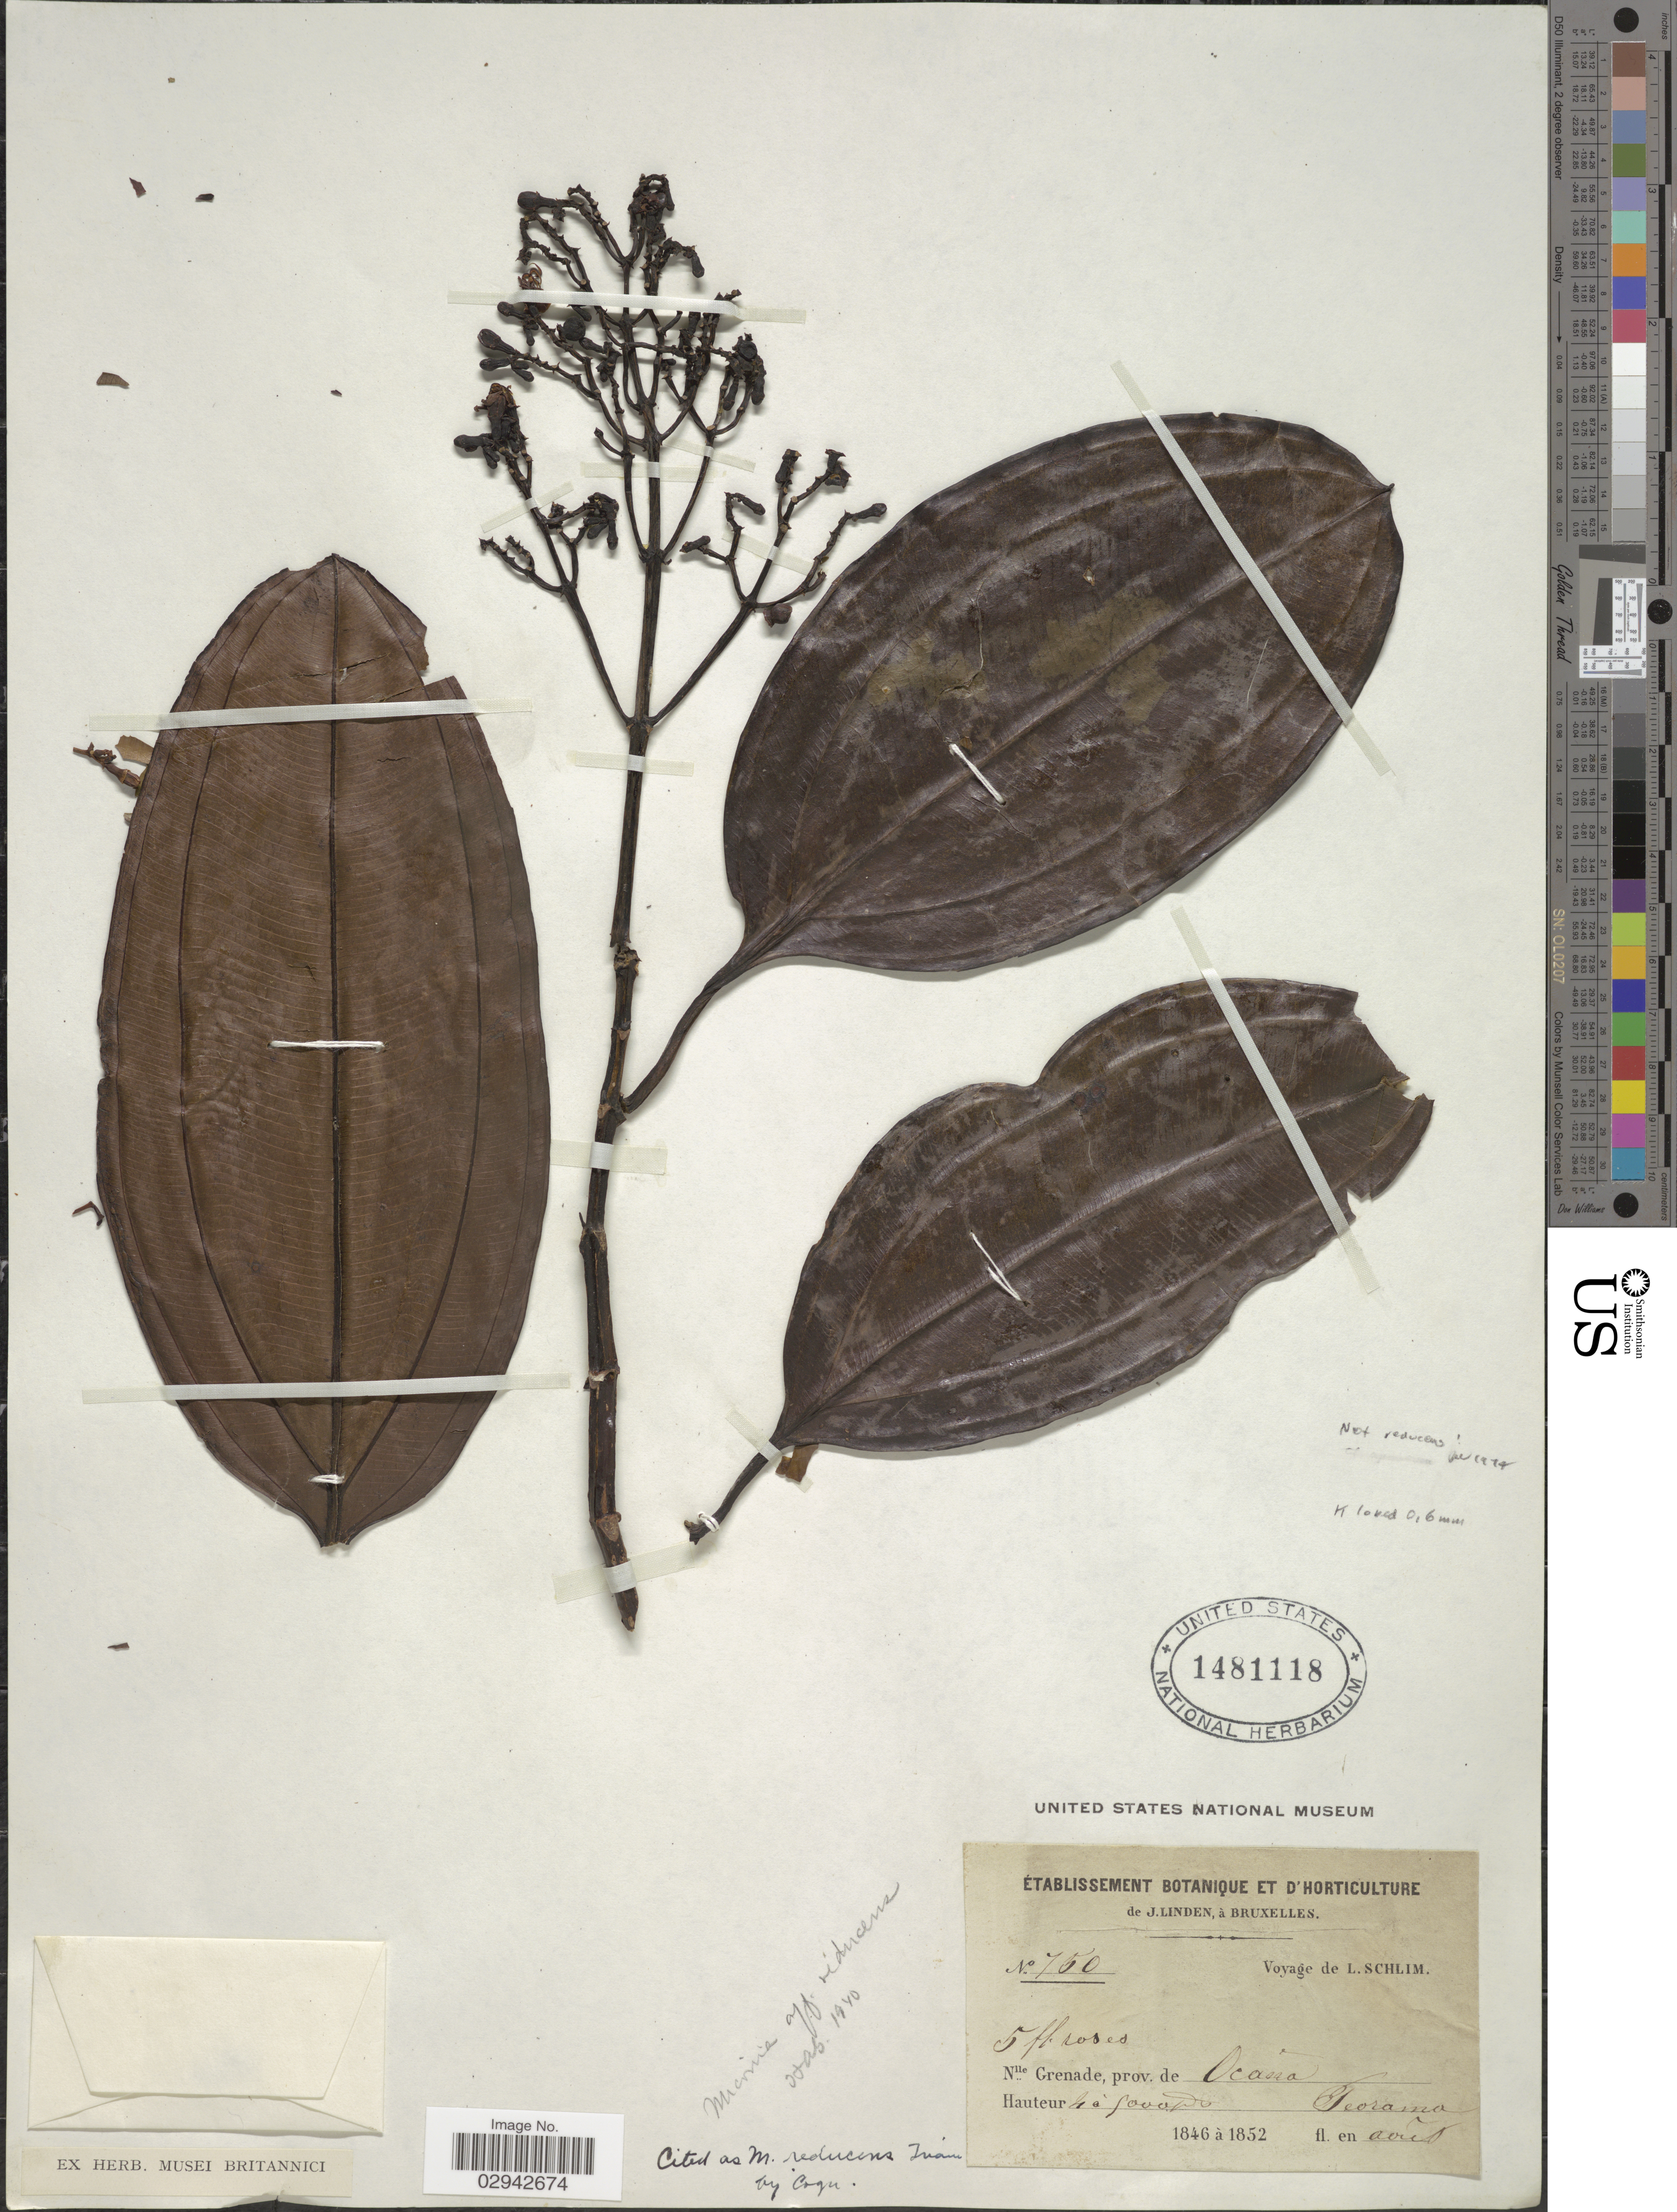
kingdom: Plantae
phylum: Tracheophyta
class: Magnoliopsida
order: Myrtales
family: Melastomataceae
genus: Miconia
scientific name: Miconia reducens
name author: Triana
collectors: L. Schlim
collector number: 750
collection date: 1846-08/1852-08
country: Colombia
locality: Nlle Grenade, prov. de Ocana.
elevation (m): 1524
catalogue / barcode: US 1481118